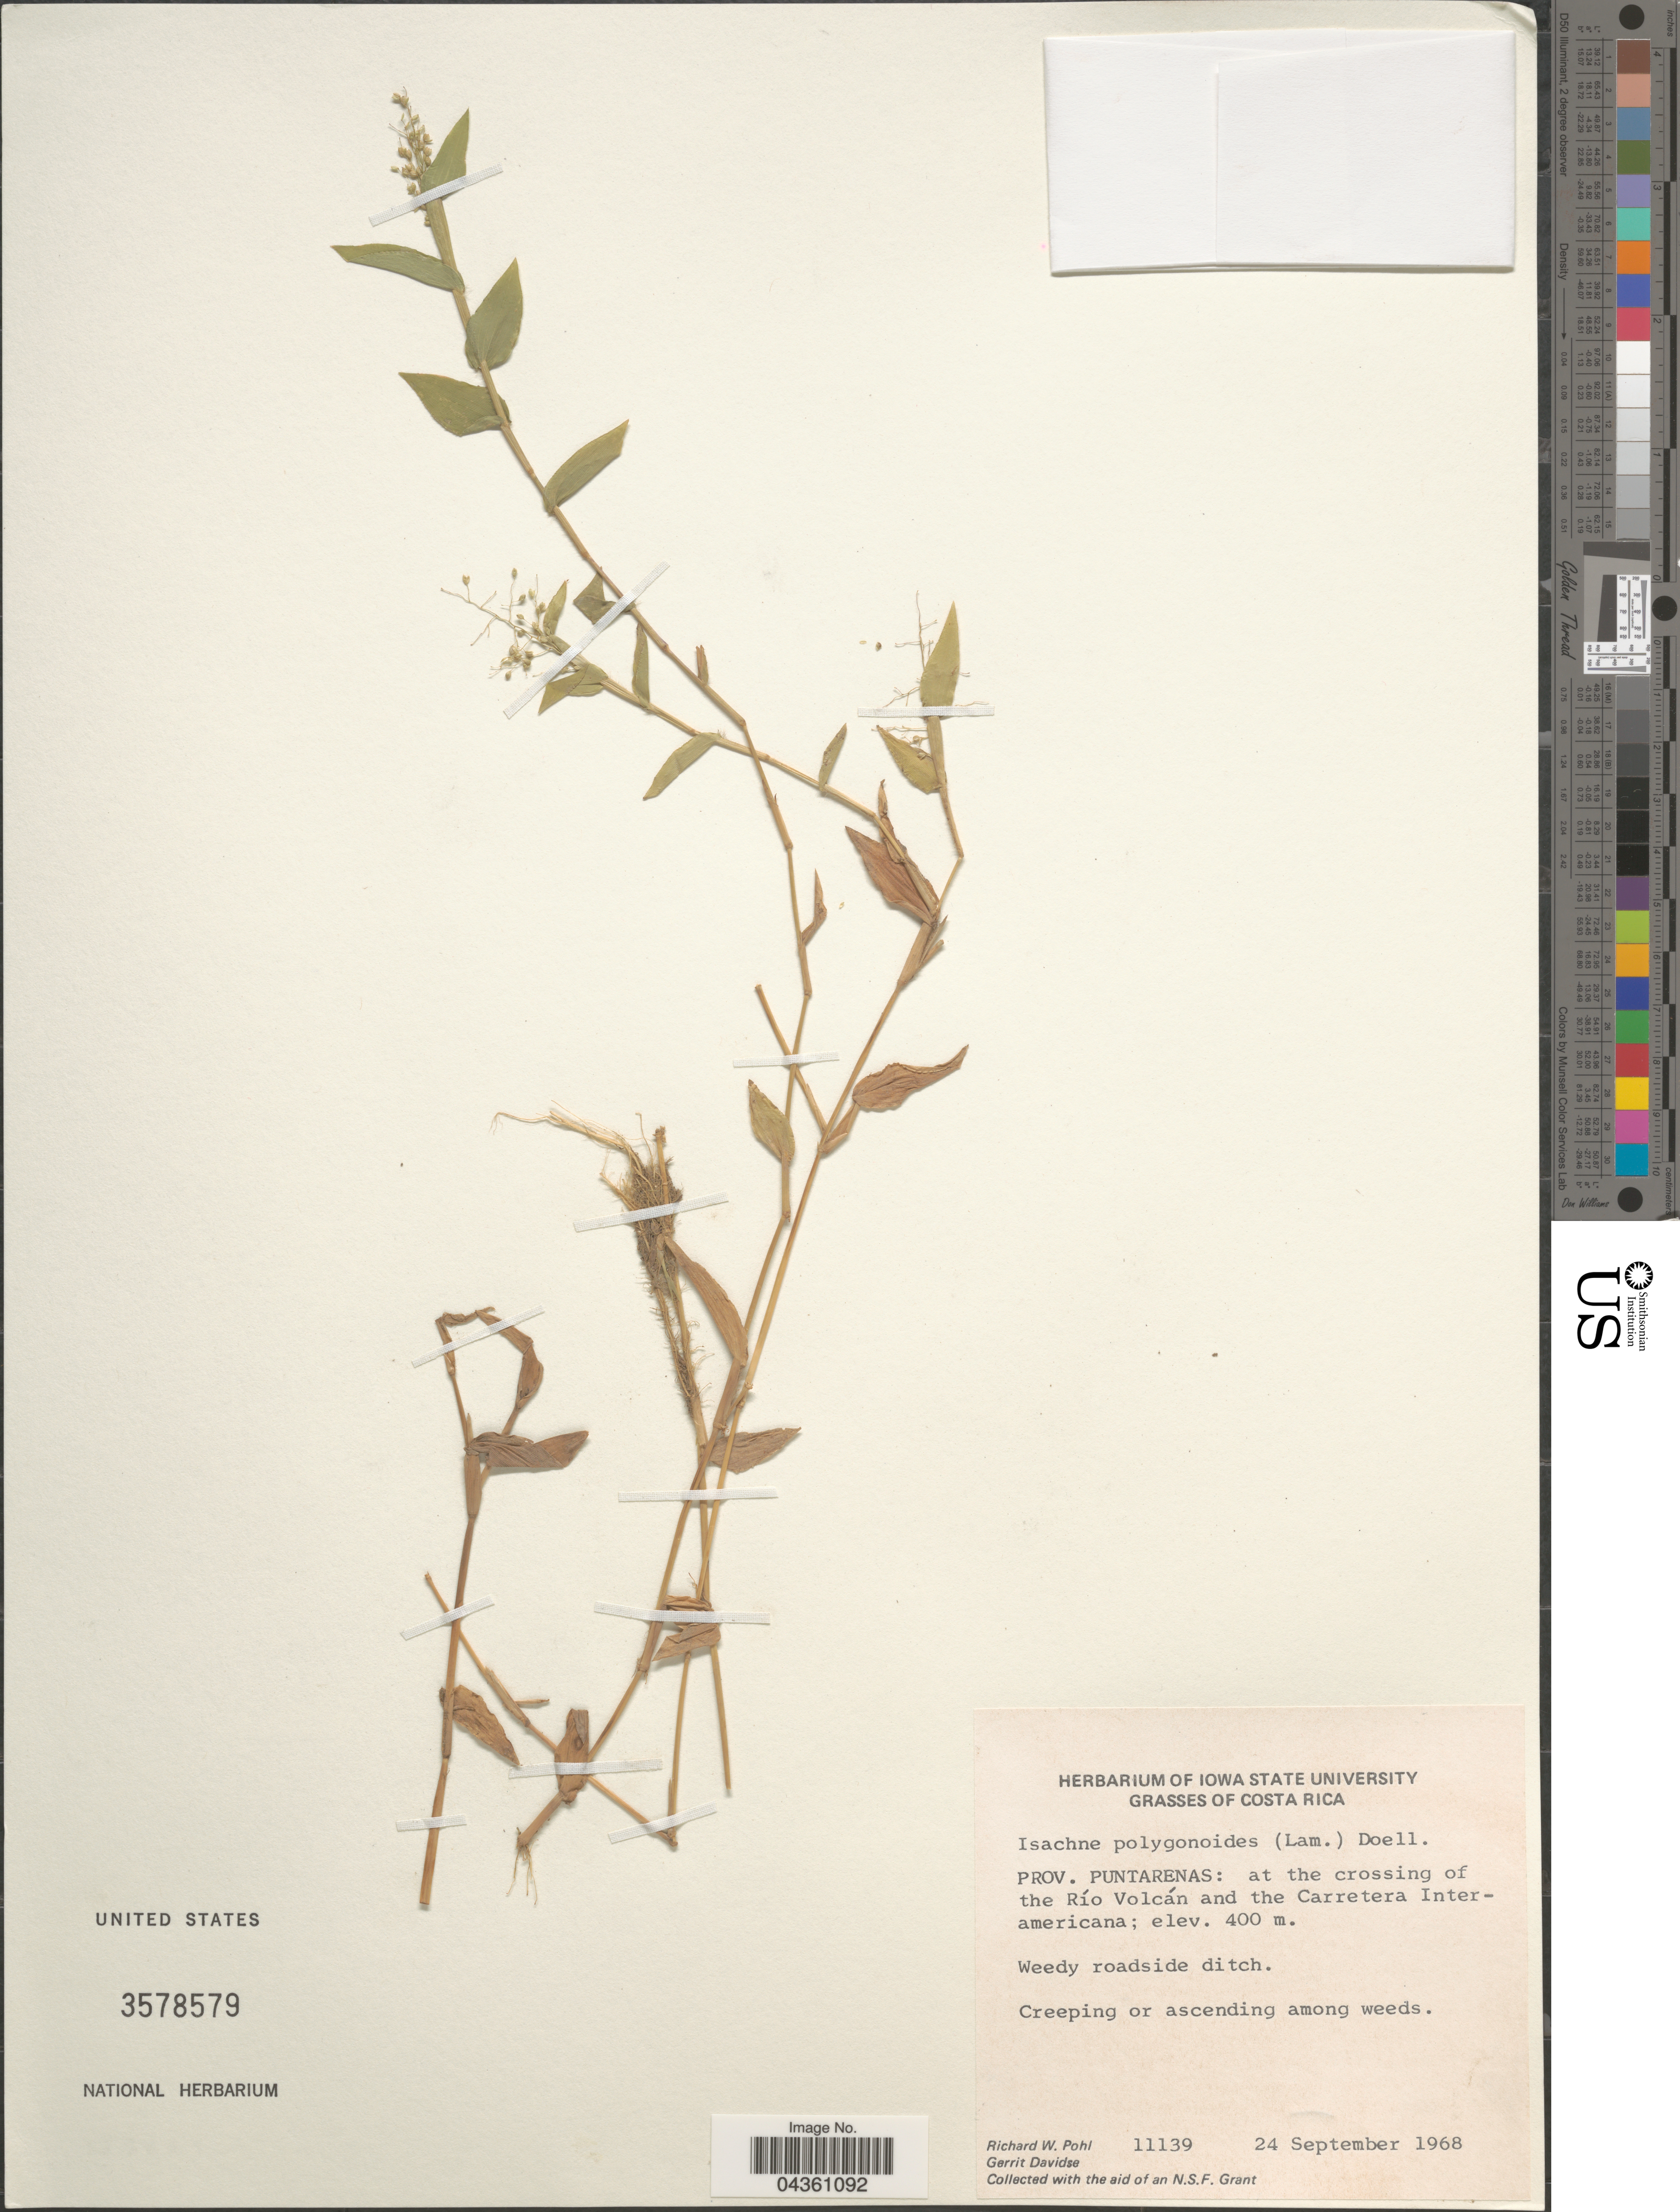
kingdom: Plantae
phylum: Tracheophyta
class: Liliopsida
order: Poales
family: Poaceae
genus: Isachne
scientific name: Isachne polygonoides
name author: (Lam.) Döll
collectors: R. W. Pohl & G. Davidse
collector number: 11139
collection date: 1968-09-24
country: Costa Rica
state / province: Puntarenas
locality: At the crossing of the Río Volcán and the Carretera Interamericana.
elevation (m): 400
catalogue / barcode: US 3578579